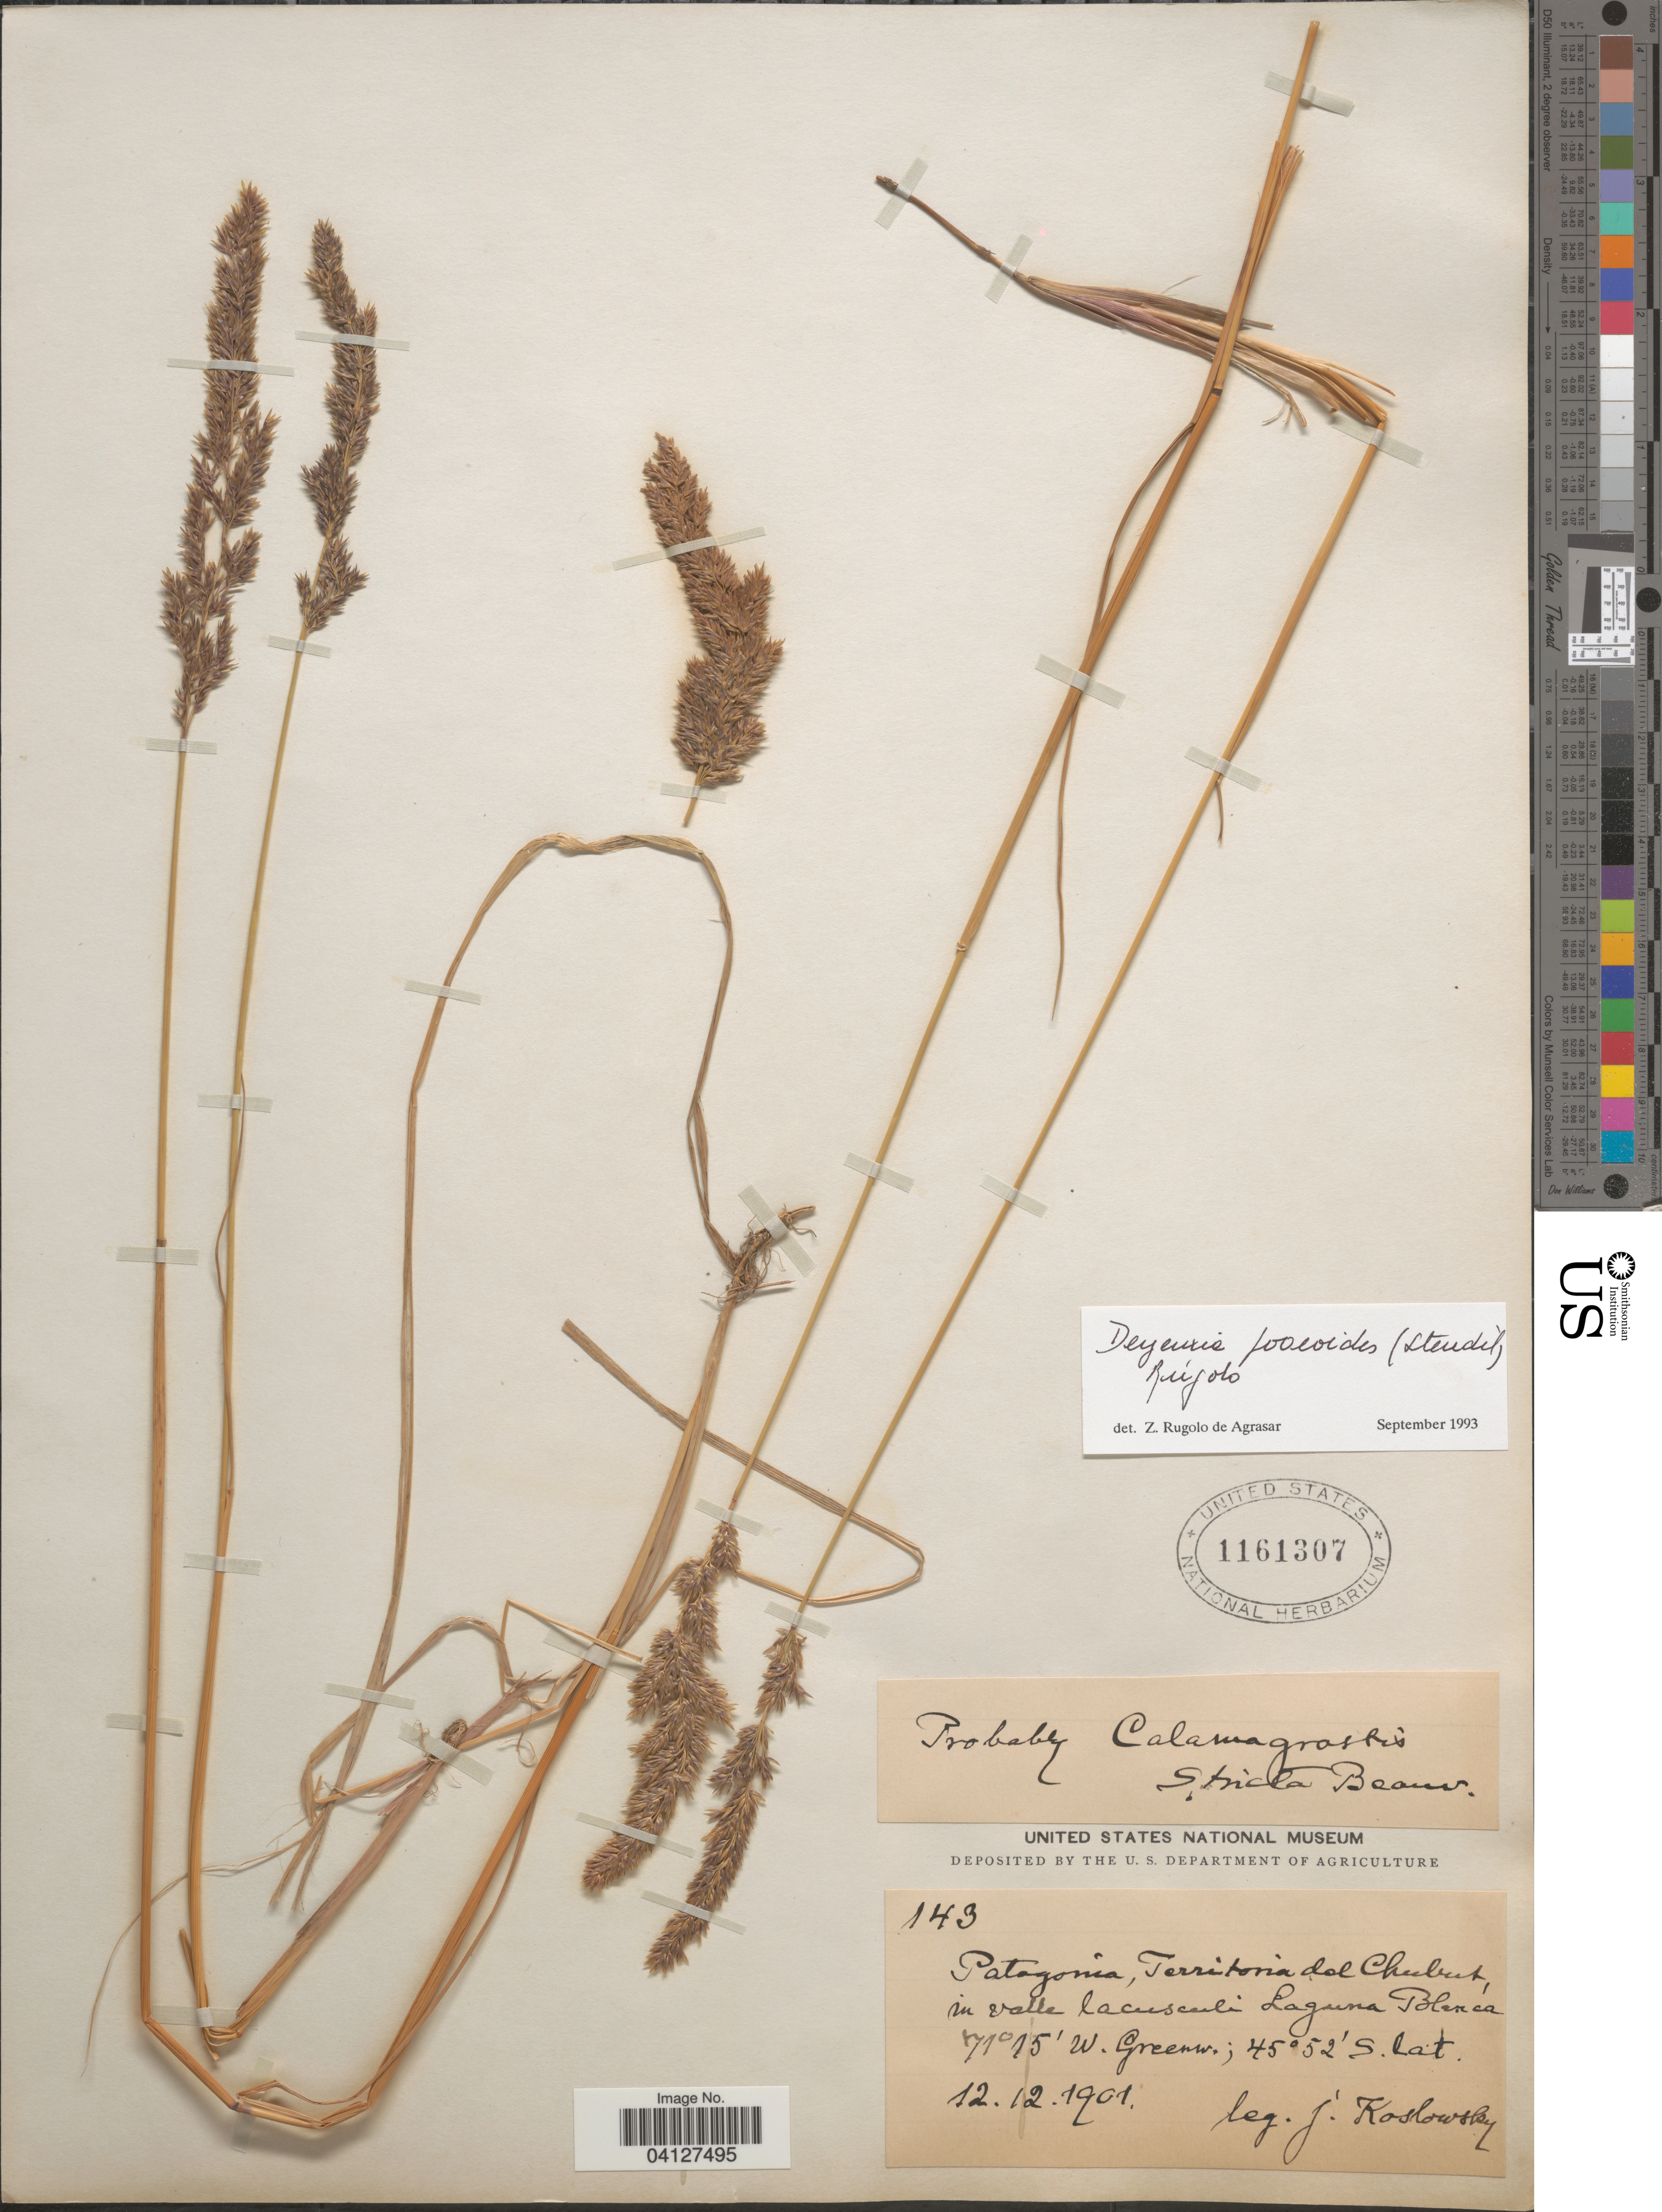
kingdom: Plantae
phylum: Tracheophyta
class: Liliopsida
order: Poales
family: Poaceae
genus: Deyeuxia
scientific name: Deyeuxia poaeoides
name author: (Steud.) Rúgolo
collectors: J. Koslowsky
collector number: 143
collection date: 1901-12-12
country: Argentina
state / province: Chubut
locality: Patagonia, Territoria del Chubut, in valle lacusculi Laguna Blanca.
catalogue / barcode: US 1161307